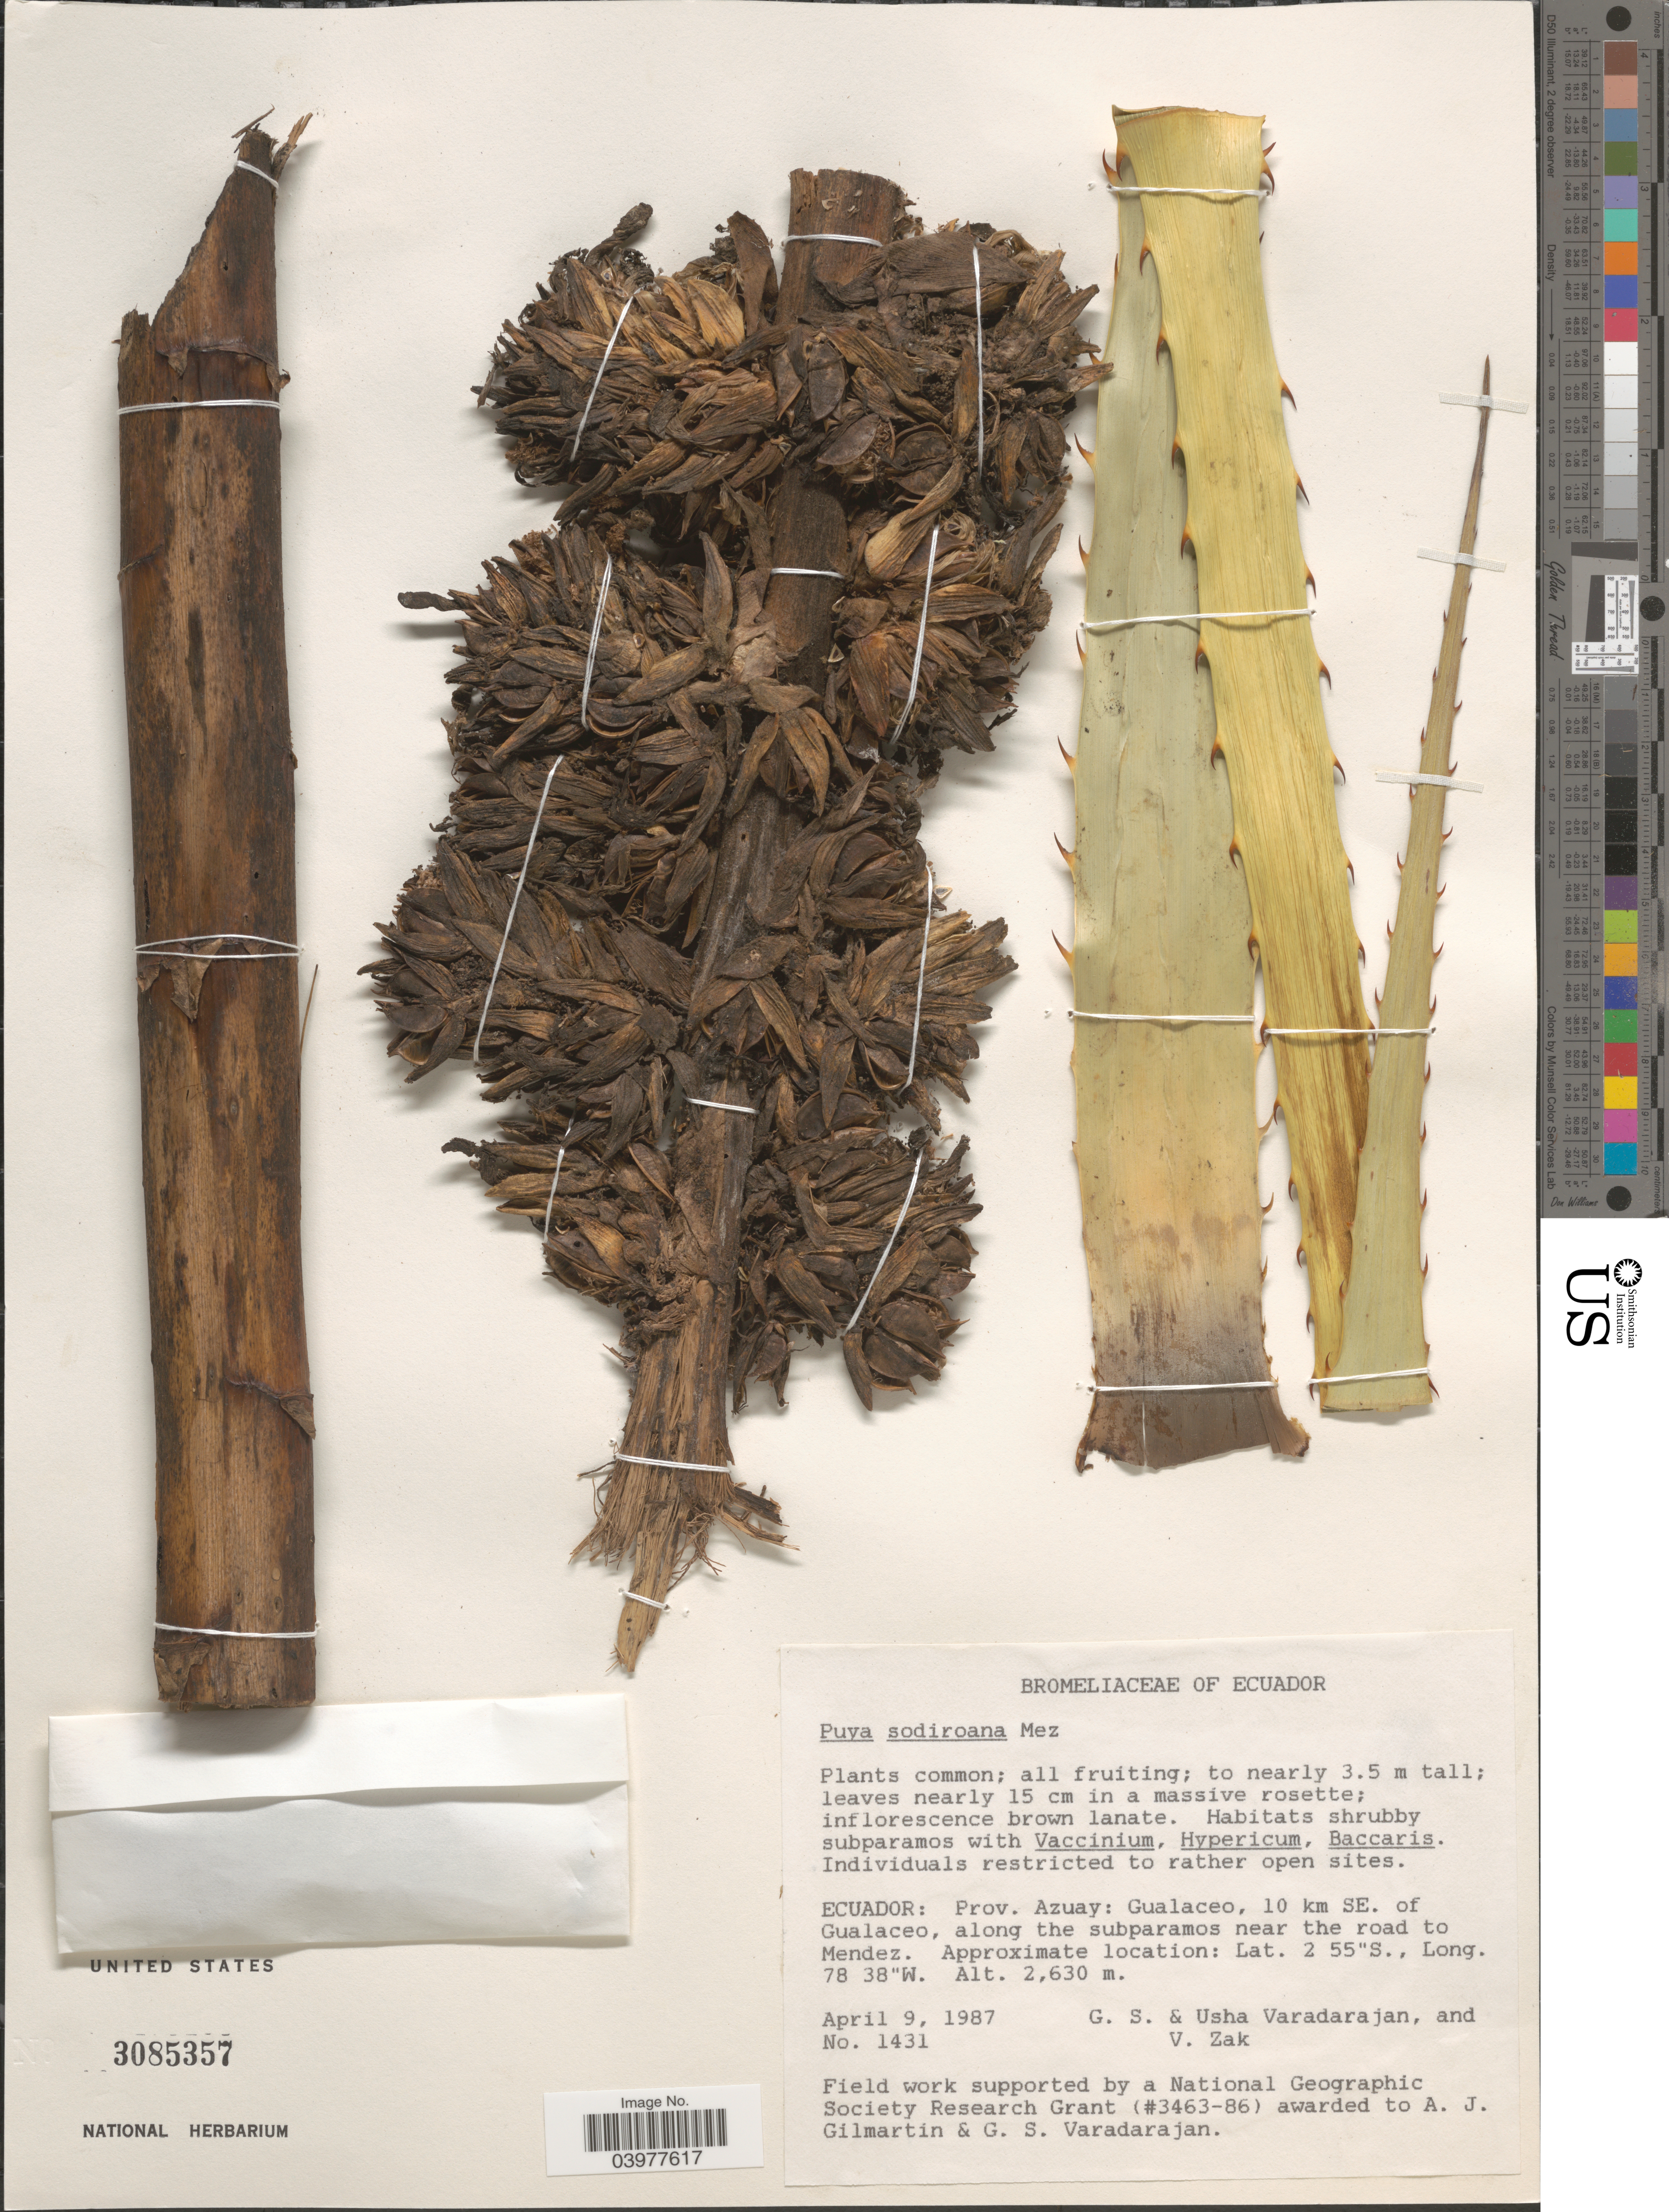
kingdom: Plantae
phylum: Tracheophyta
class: Liliopsida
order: Poales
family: Bromeliaceae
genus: Puya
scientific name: Puya sodiroana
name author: Mez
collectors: G. S. Varadarajan, U. Varadarajan & V. Zak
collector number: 1431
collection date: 1987-04-09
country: Ecuador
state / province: Azuay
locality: Gualeco, 10 km SE. of Gualeco, along the subparamos near the road to Mendez.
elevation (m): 2630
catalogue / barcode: US 3085357